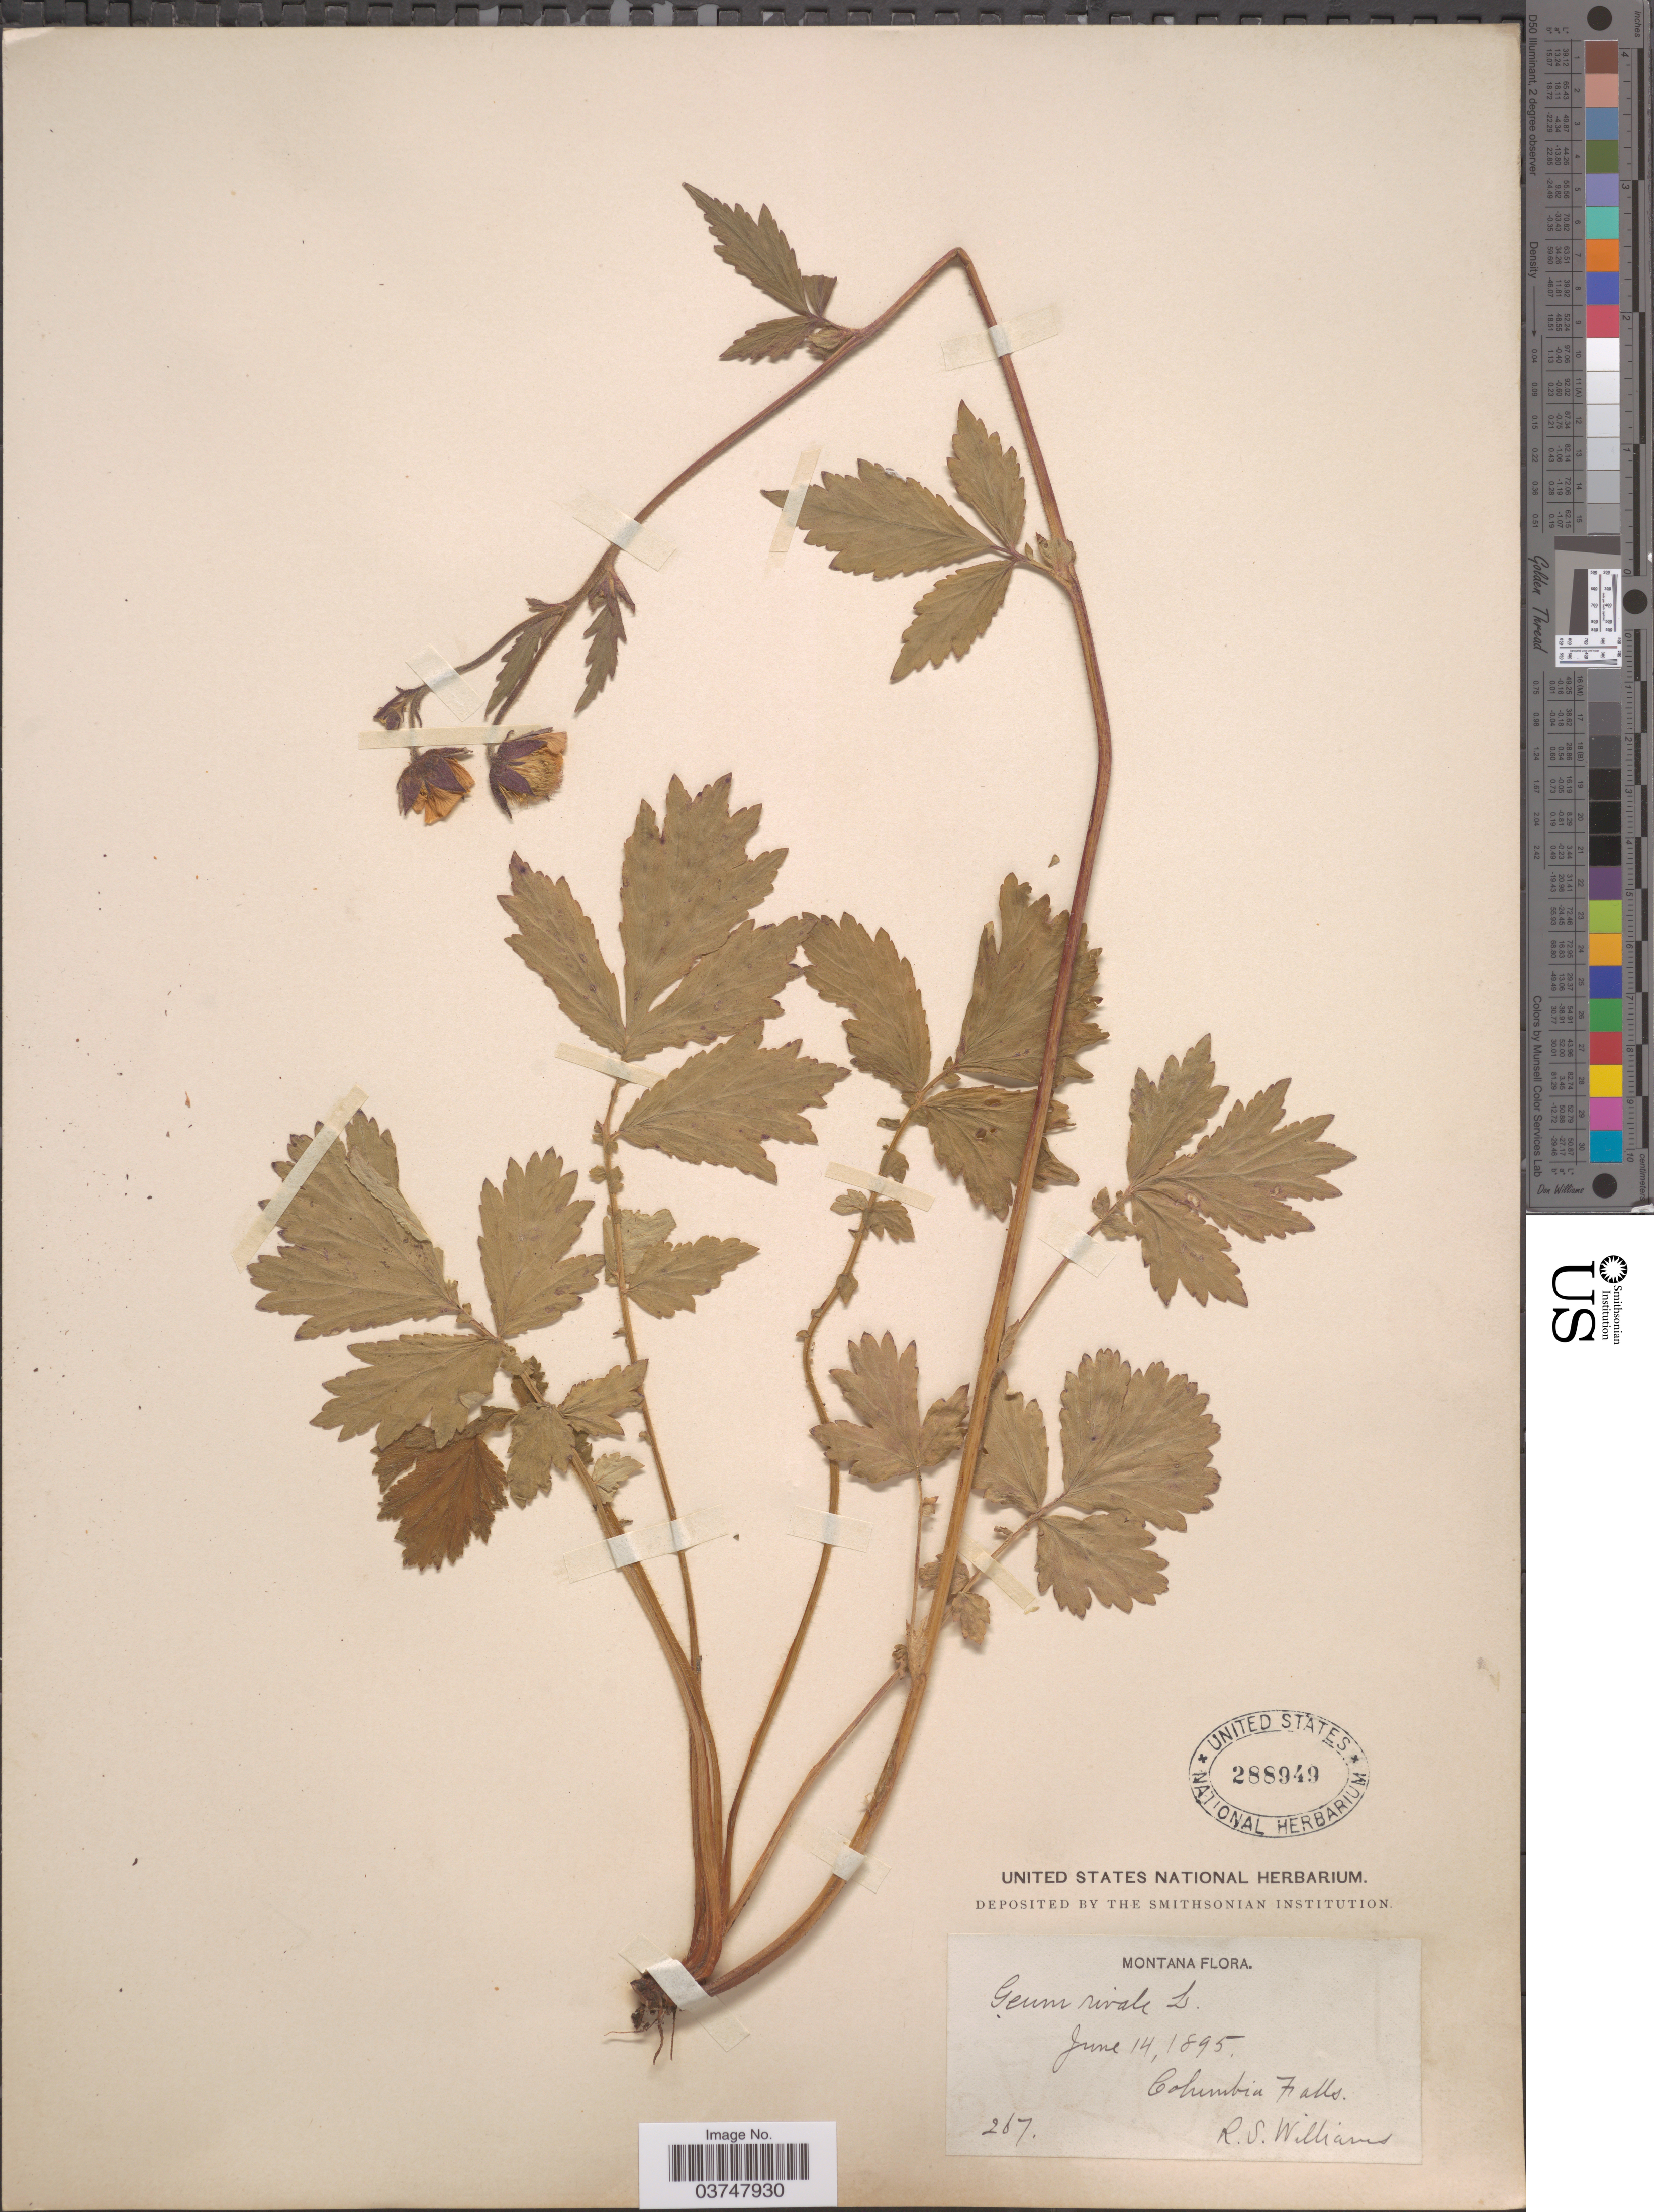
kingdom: Plantae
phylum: Tracheophyta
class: Magnoliopsida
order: Rosales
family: Rosaceae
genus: Geum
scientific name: Geum rivale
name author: L.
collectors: R. S. Williams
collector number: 267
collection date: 1895-06-14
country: United States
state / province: Montana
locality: Columbia Falls.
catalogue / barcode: US 288949